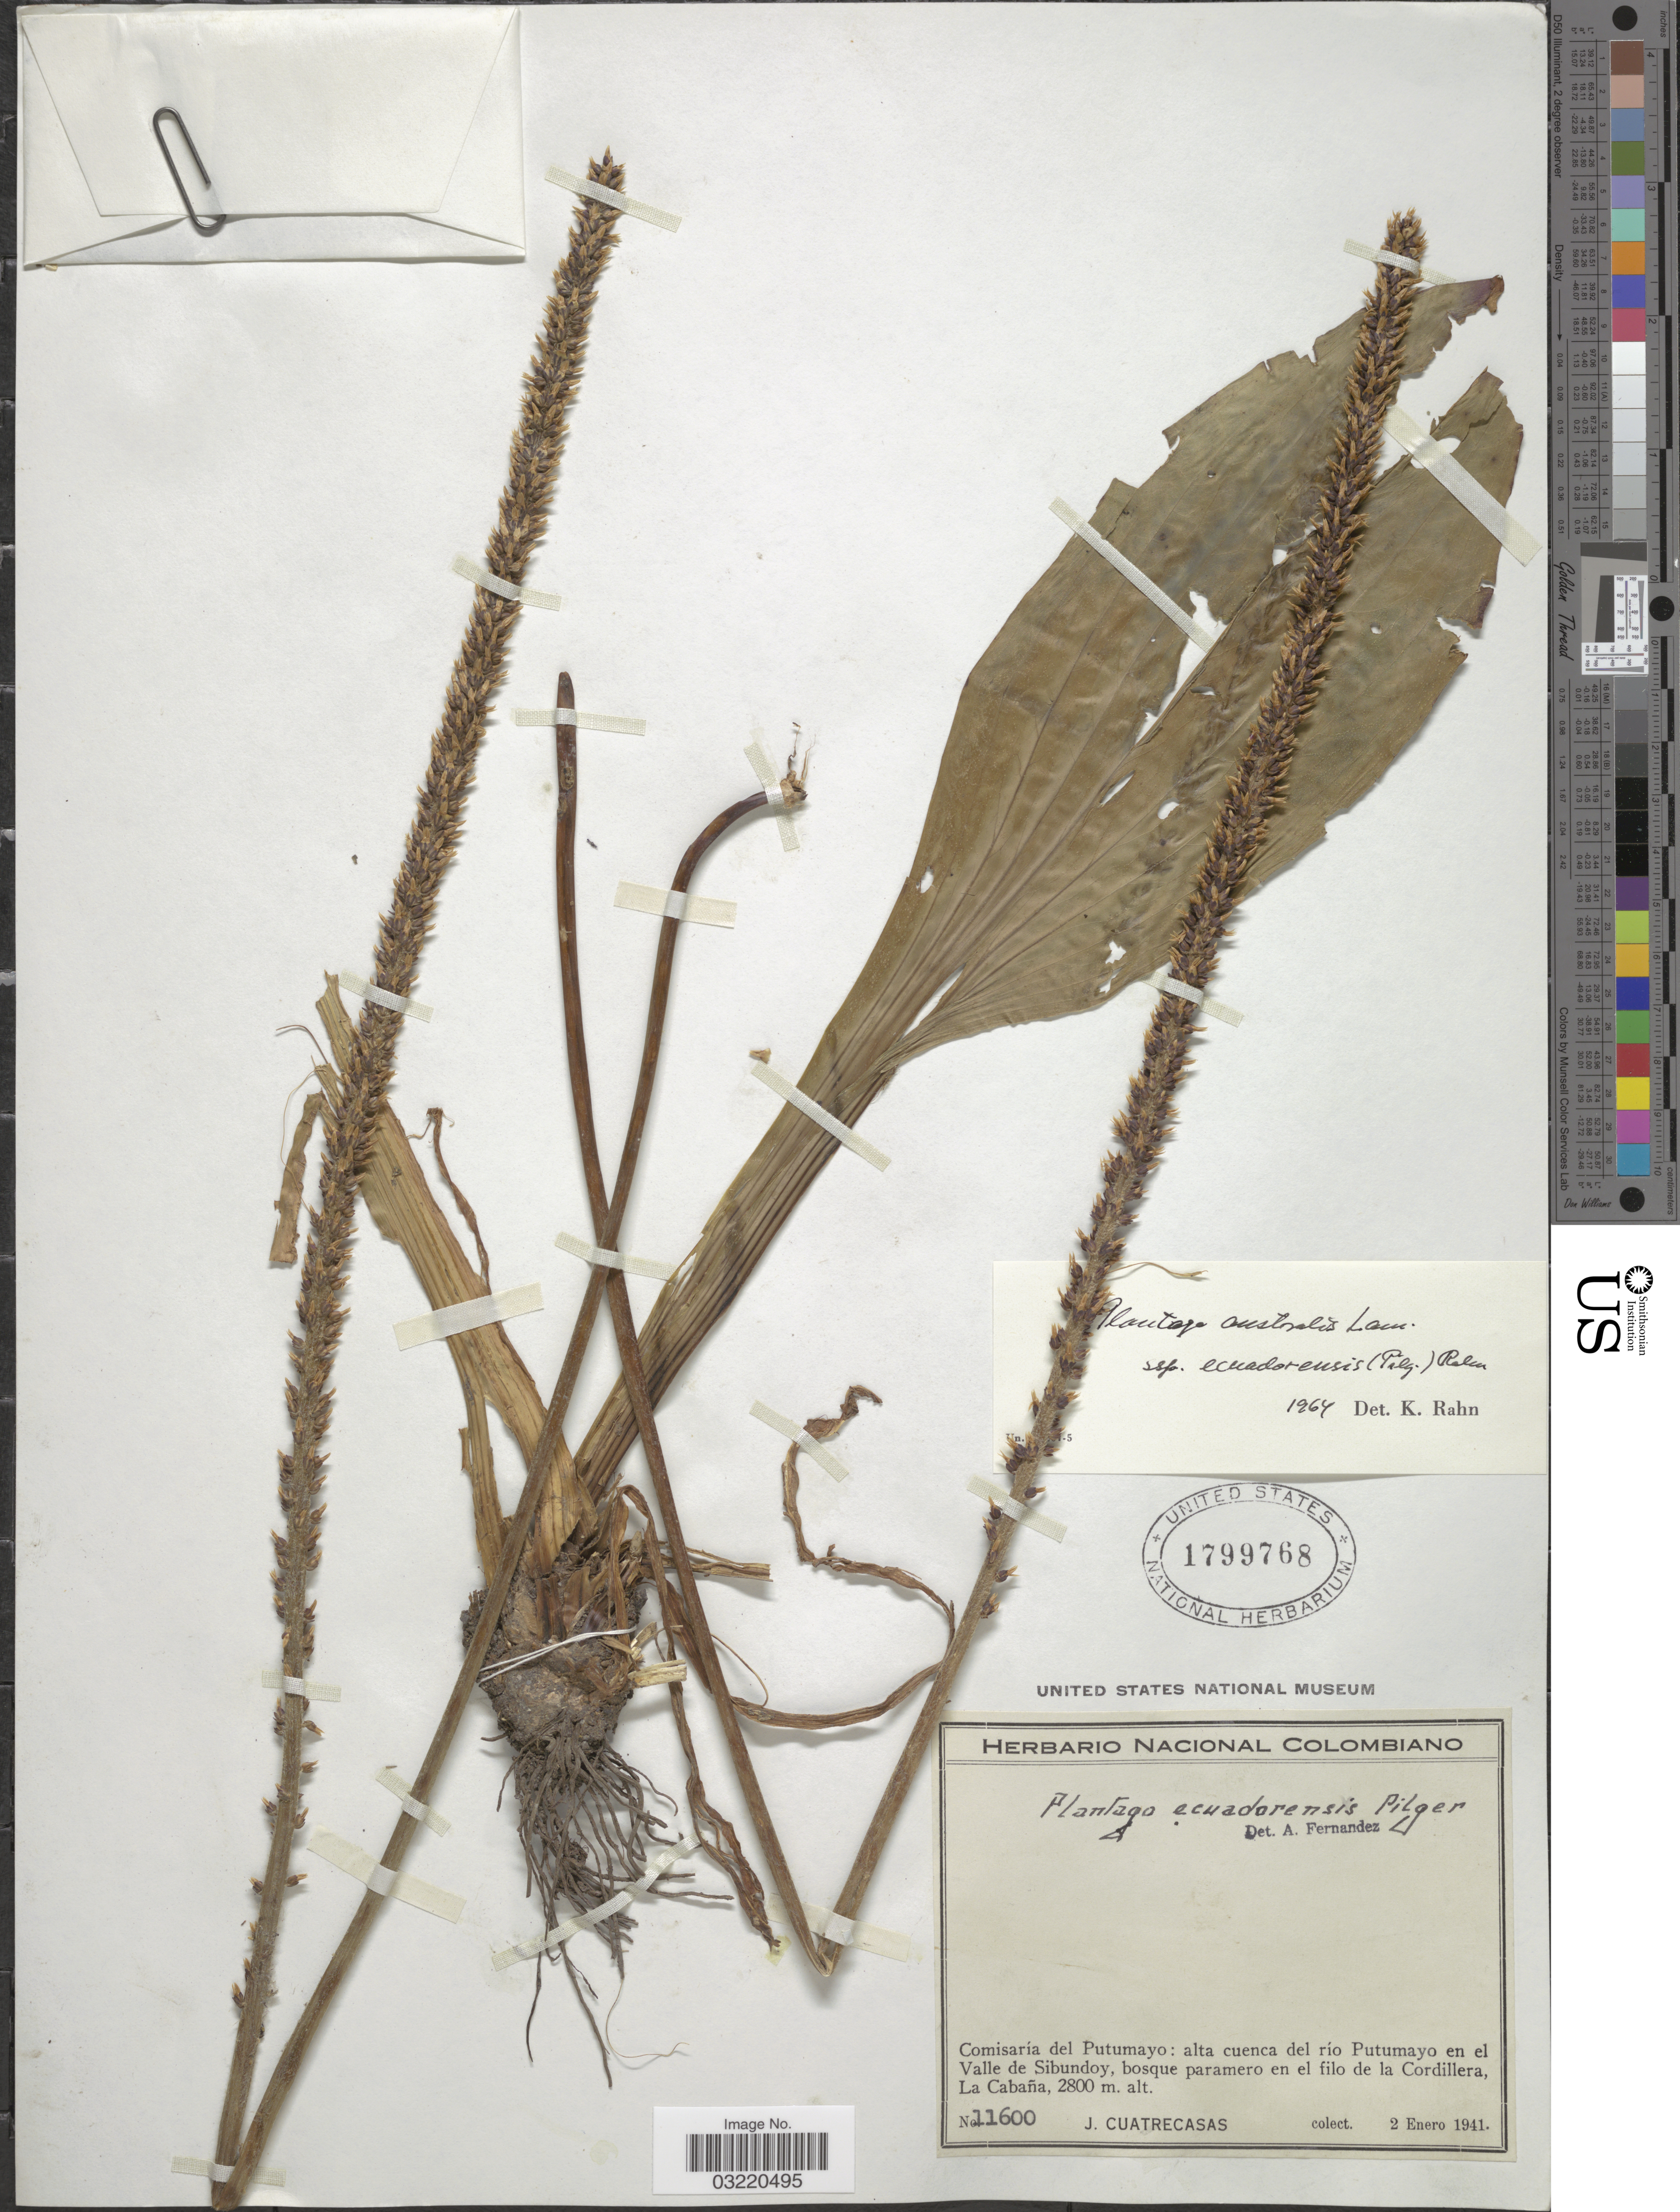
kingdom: Plantae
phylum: Tracheophyta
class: Magnoliopsida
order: Lamiales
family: Plantaginaceae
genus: Plantago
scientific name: Plantago australis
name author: Lam.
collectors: J. Cuatrecasas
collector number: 11600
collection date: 1941-01-02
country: Colombia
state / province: Putumayo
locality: Comisaría del Putumayo: alta cuenca del río Putumayo en el Valle de Sibundoy, bosque en el filo de la Cordillera La Cabaña.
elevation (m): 2800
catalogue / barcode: US 1799768